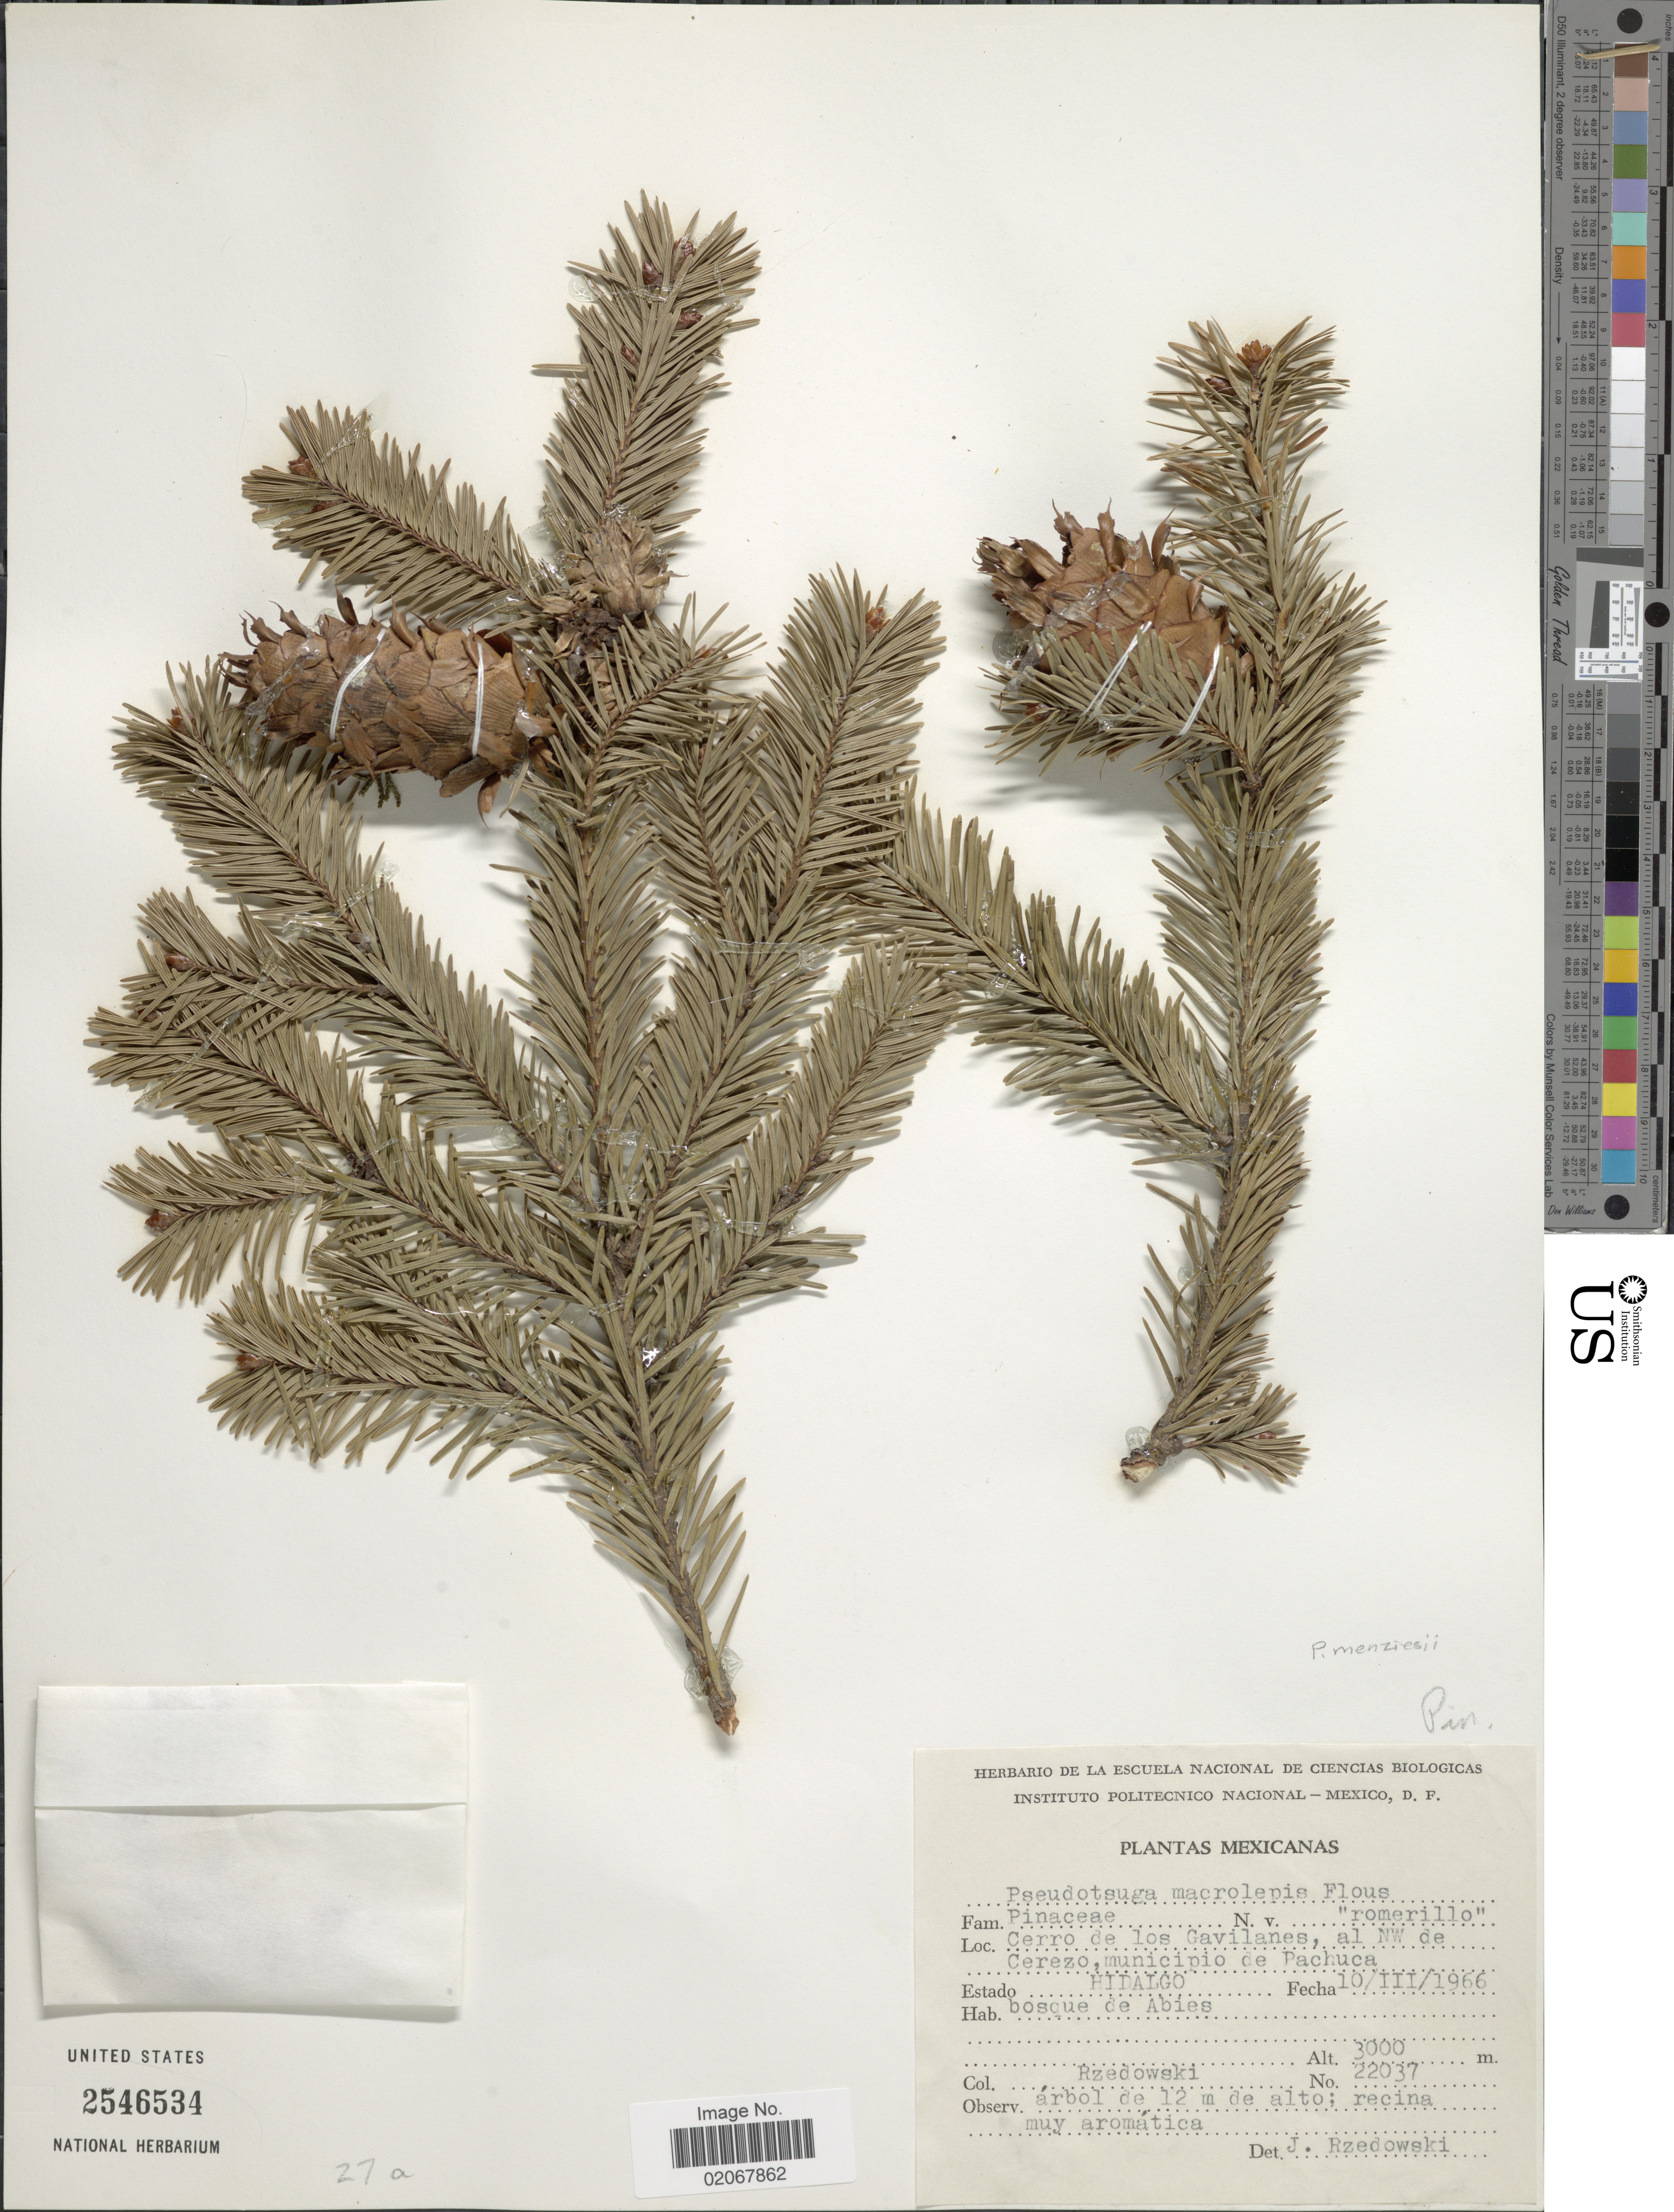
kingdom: Plantae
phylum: Tracheophyta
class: Pinopsida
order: Pinales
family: Pinaceae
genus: Pseudotsuga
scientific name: Pseudotsuga menziesii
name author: (Mirb.) Franco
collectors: Rzedowski, --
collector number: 22037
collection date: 1966-03-10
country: Mexico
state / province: Hidalgo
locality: Cerro de los Gavialanes al NW de Cerezo, Municipio de Pachuca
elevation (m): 3000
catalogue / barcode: US 2546534